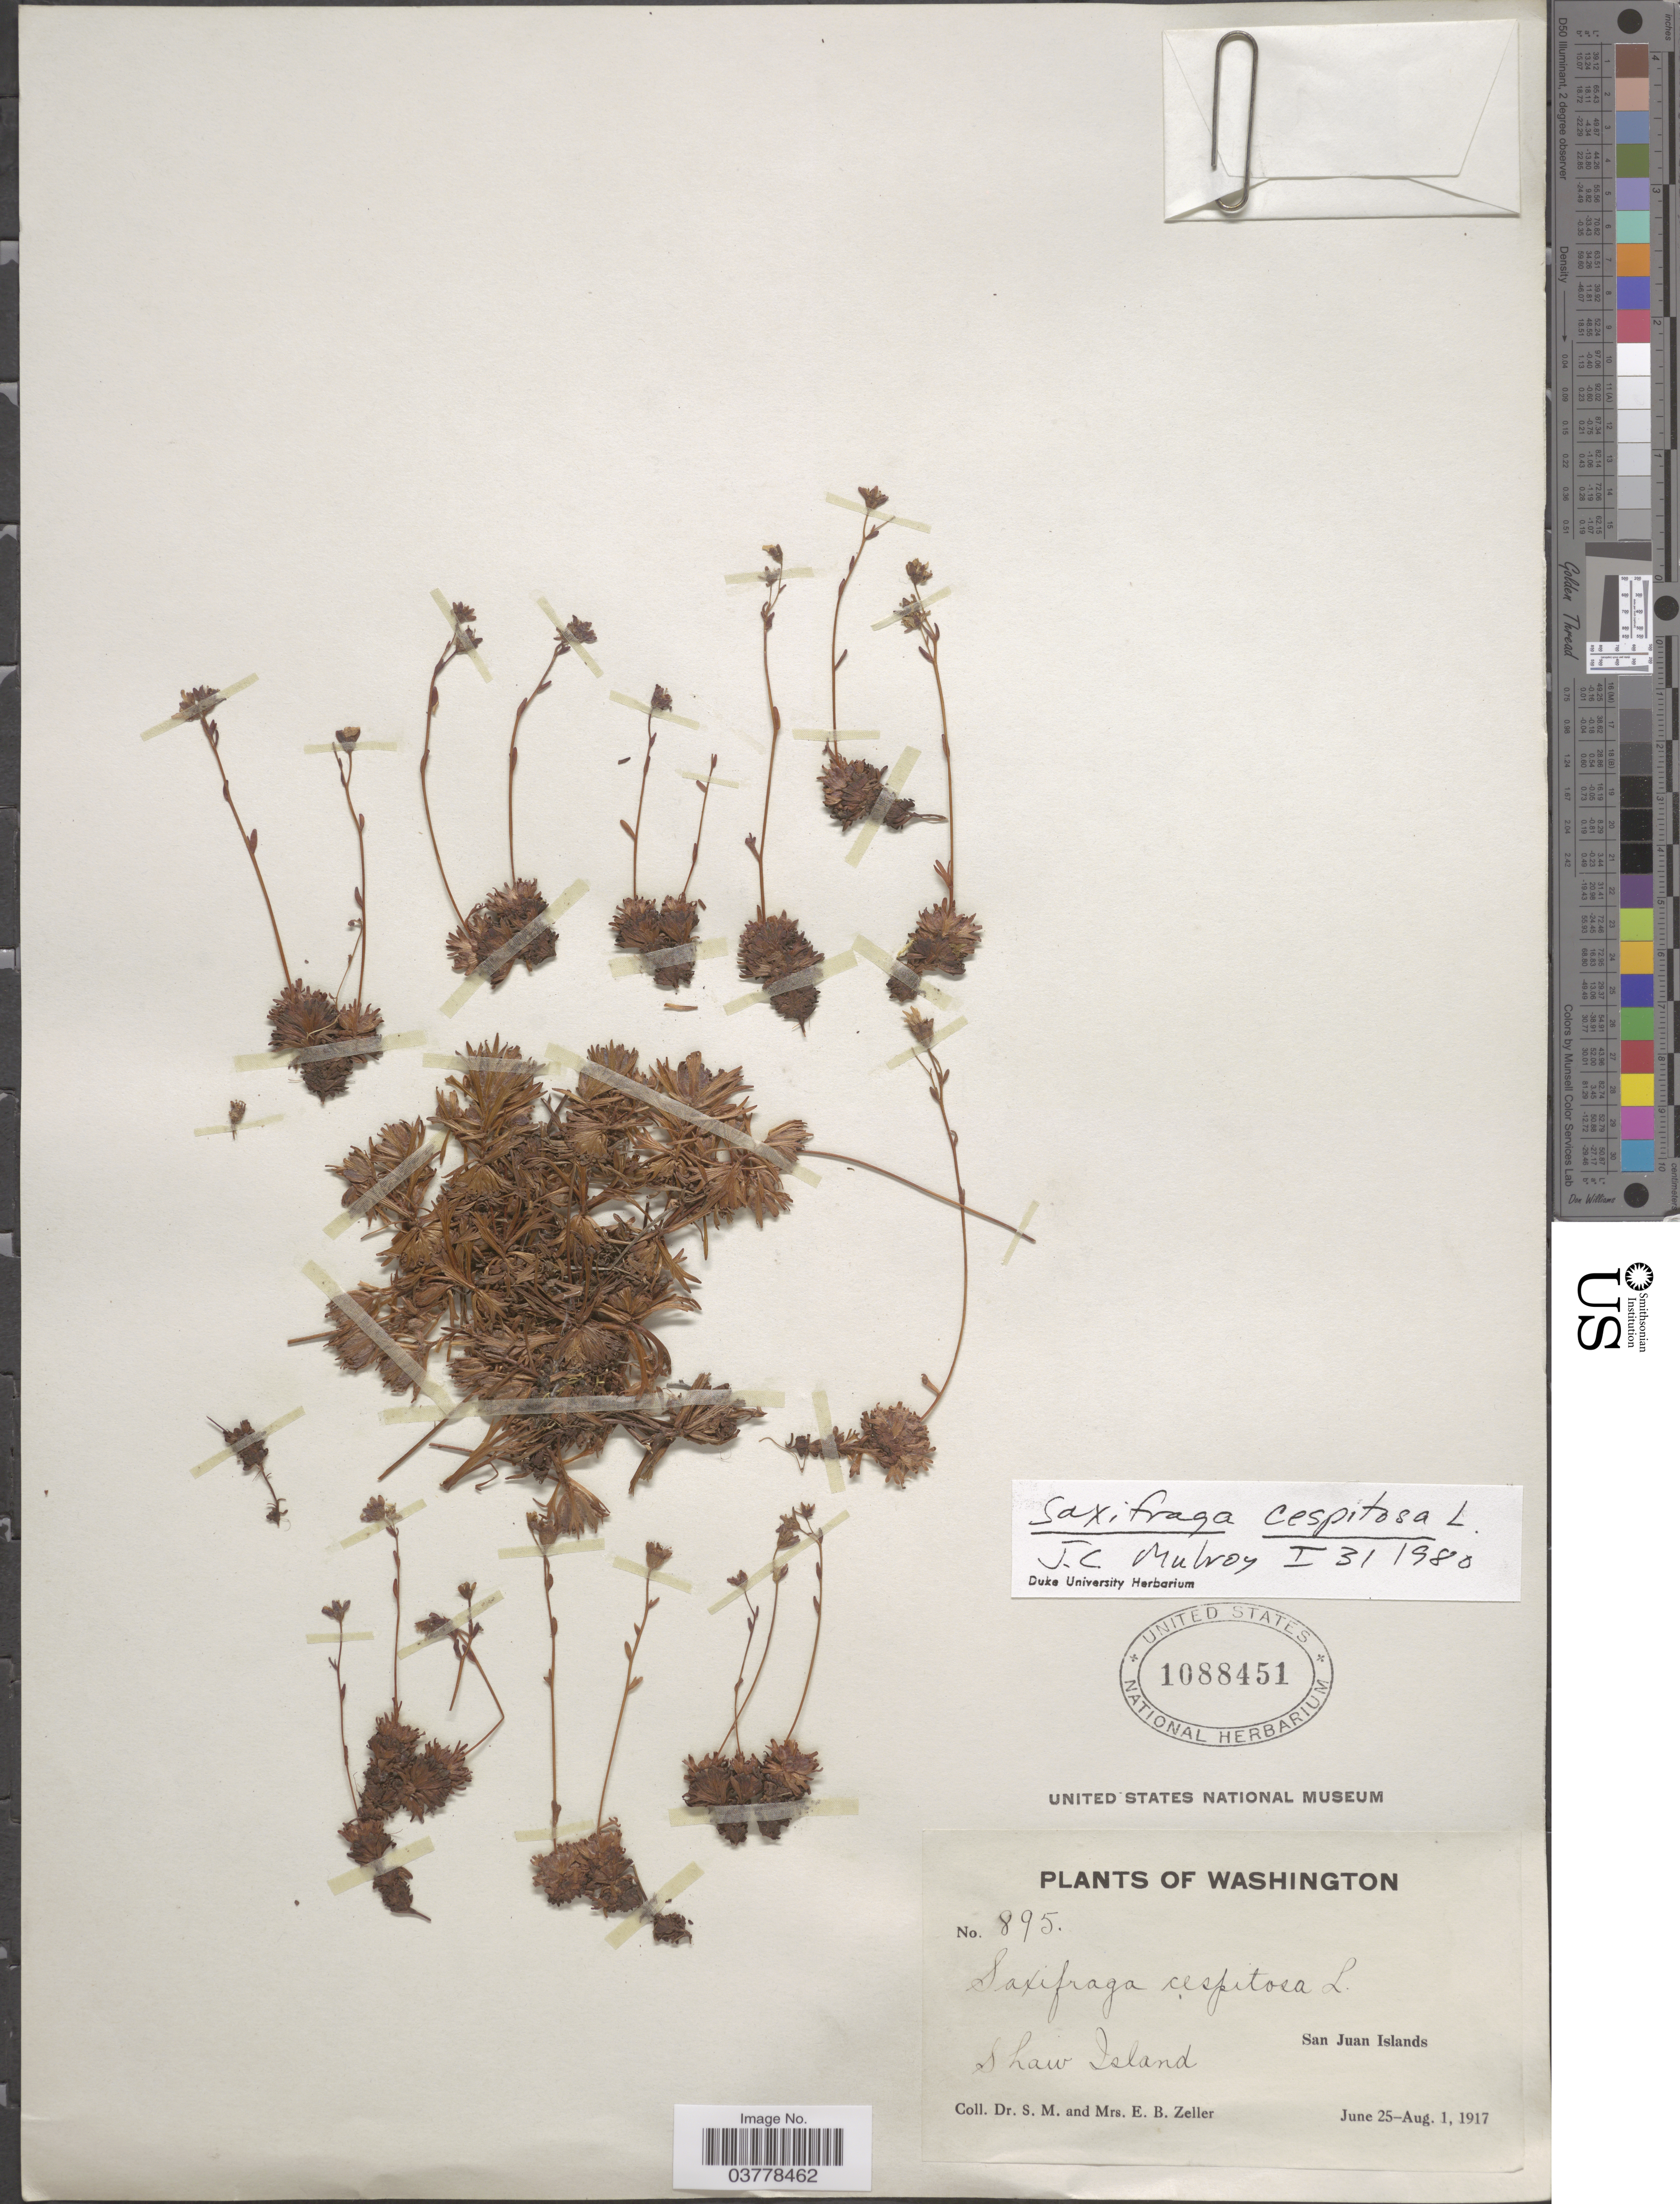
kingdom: Plantae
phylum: Tracheophyta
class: Magnoliopsida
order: Saxifragales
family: Saxifragaceae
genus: Saxifraga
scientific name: Saxifraga caespitosa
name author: L.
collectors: S. Zeller & E. Zeller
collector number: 895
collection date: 1917-06-25/1917-08-01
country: United States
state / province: Washington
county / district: San Juan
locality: Shaw Island. San Juan Islands.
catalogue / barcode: US 1088451